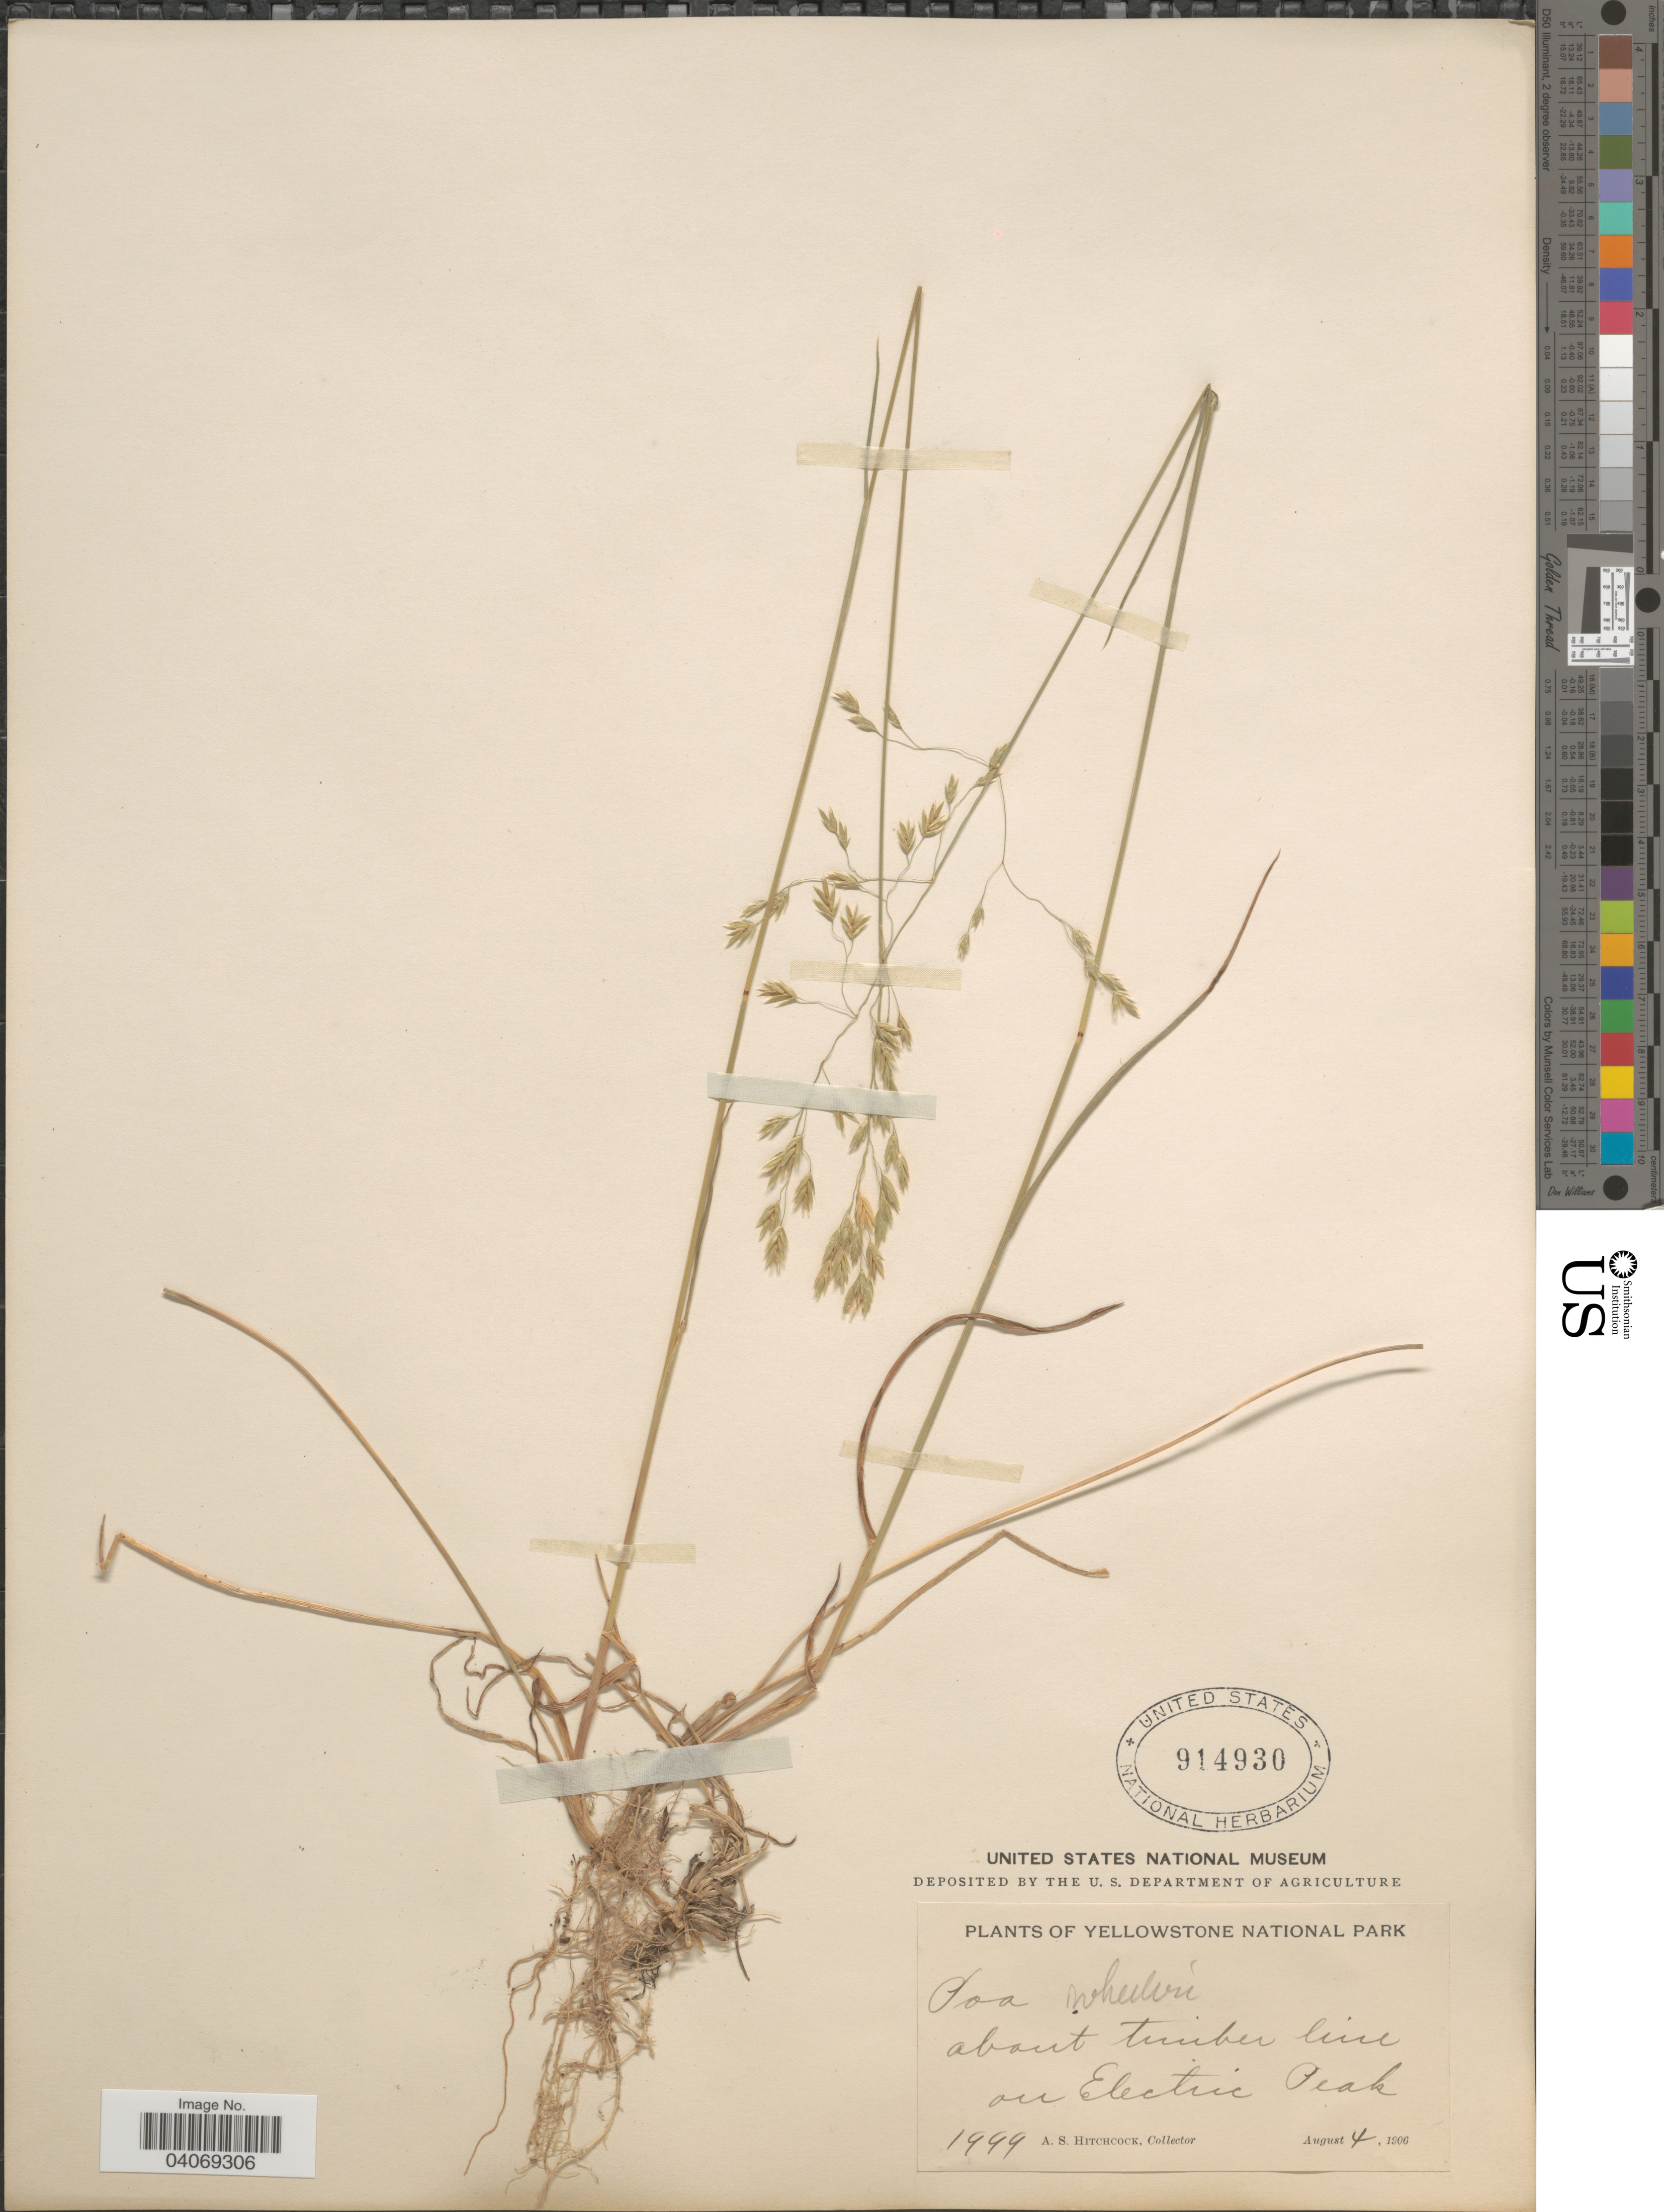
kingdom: Plantae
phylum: Tracheophyta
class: Liliopsida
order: Poales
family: Poaceae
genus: Poa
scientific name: Poa wheeleri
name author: Vasey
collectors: A. S. Hitchcock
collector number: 1999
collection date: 1906-08-04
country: United States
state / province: Montana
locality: Yellowstone National Park. About timber line on Electric Peak.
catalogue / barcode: US 914930